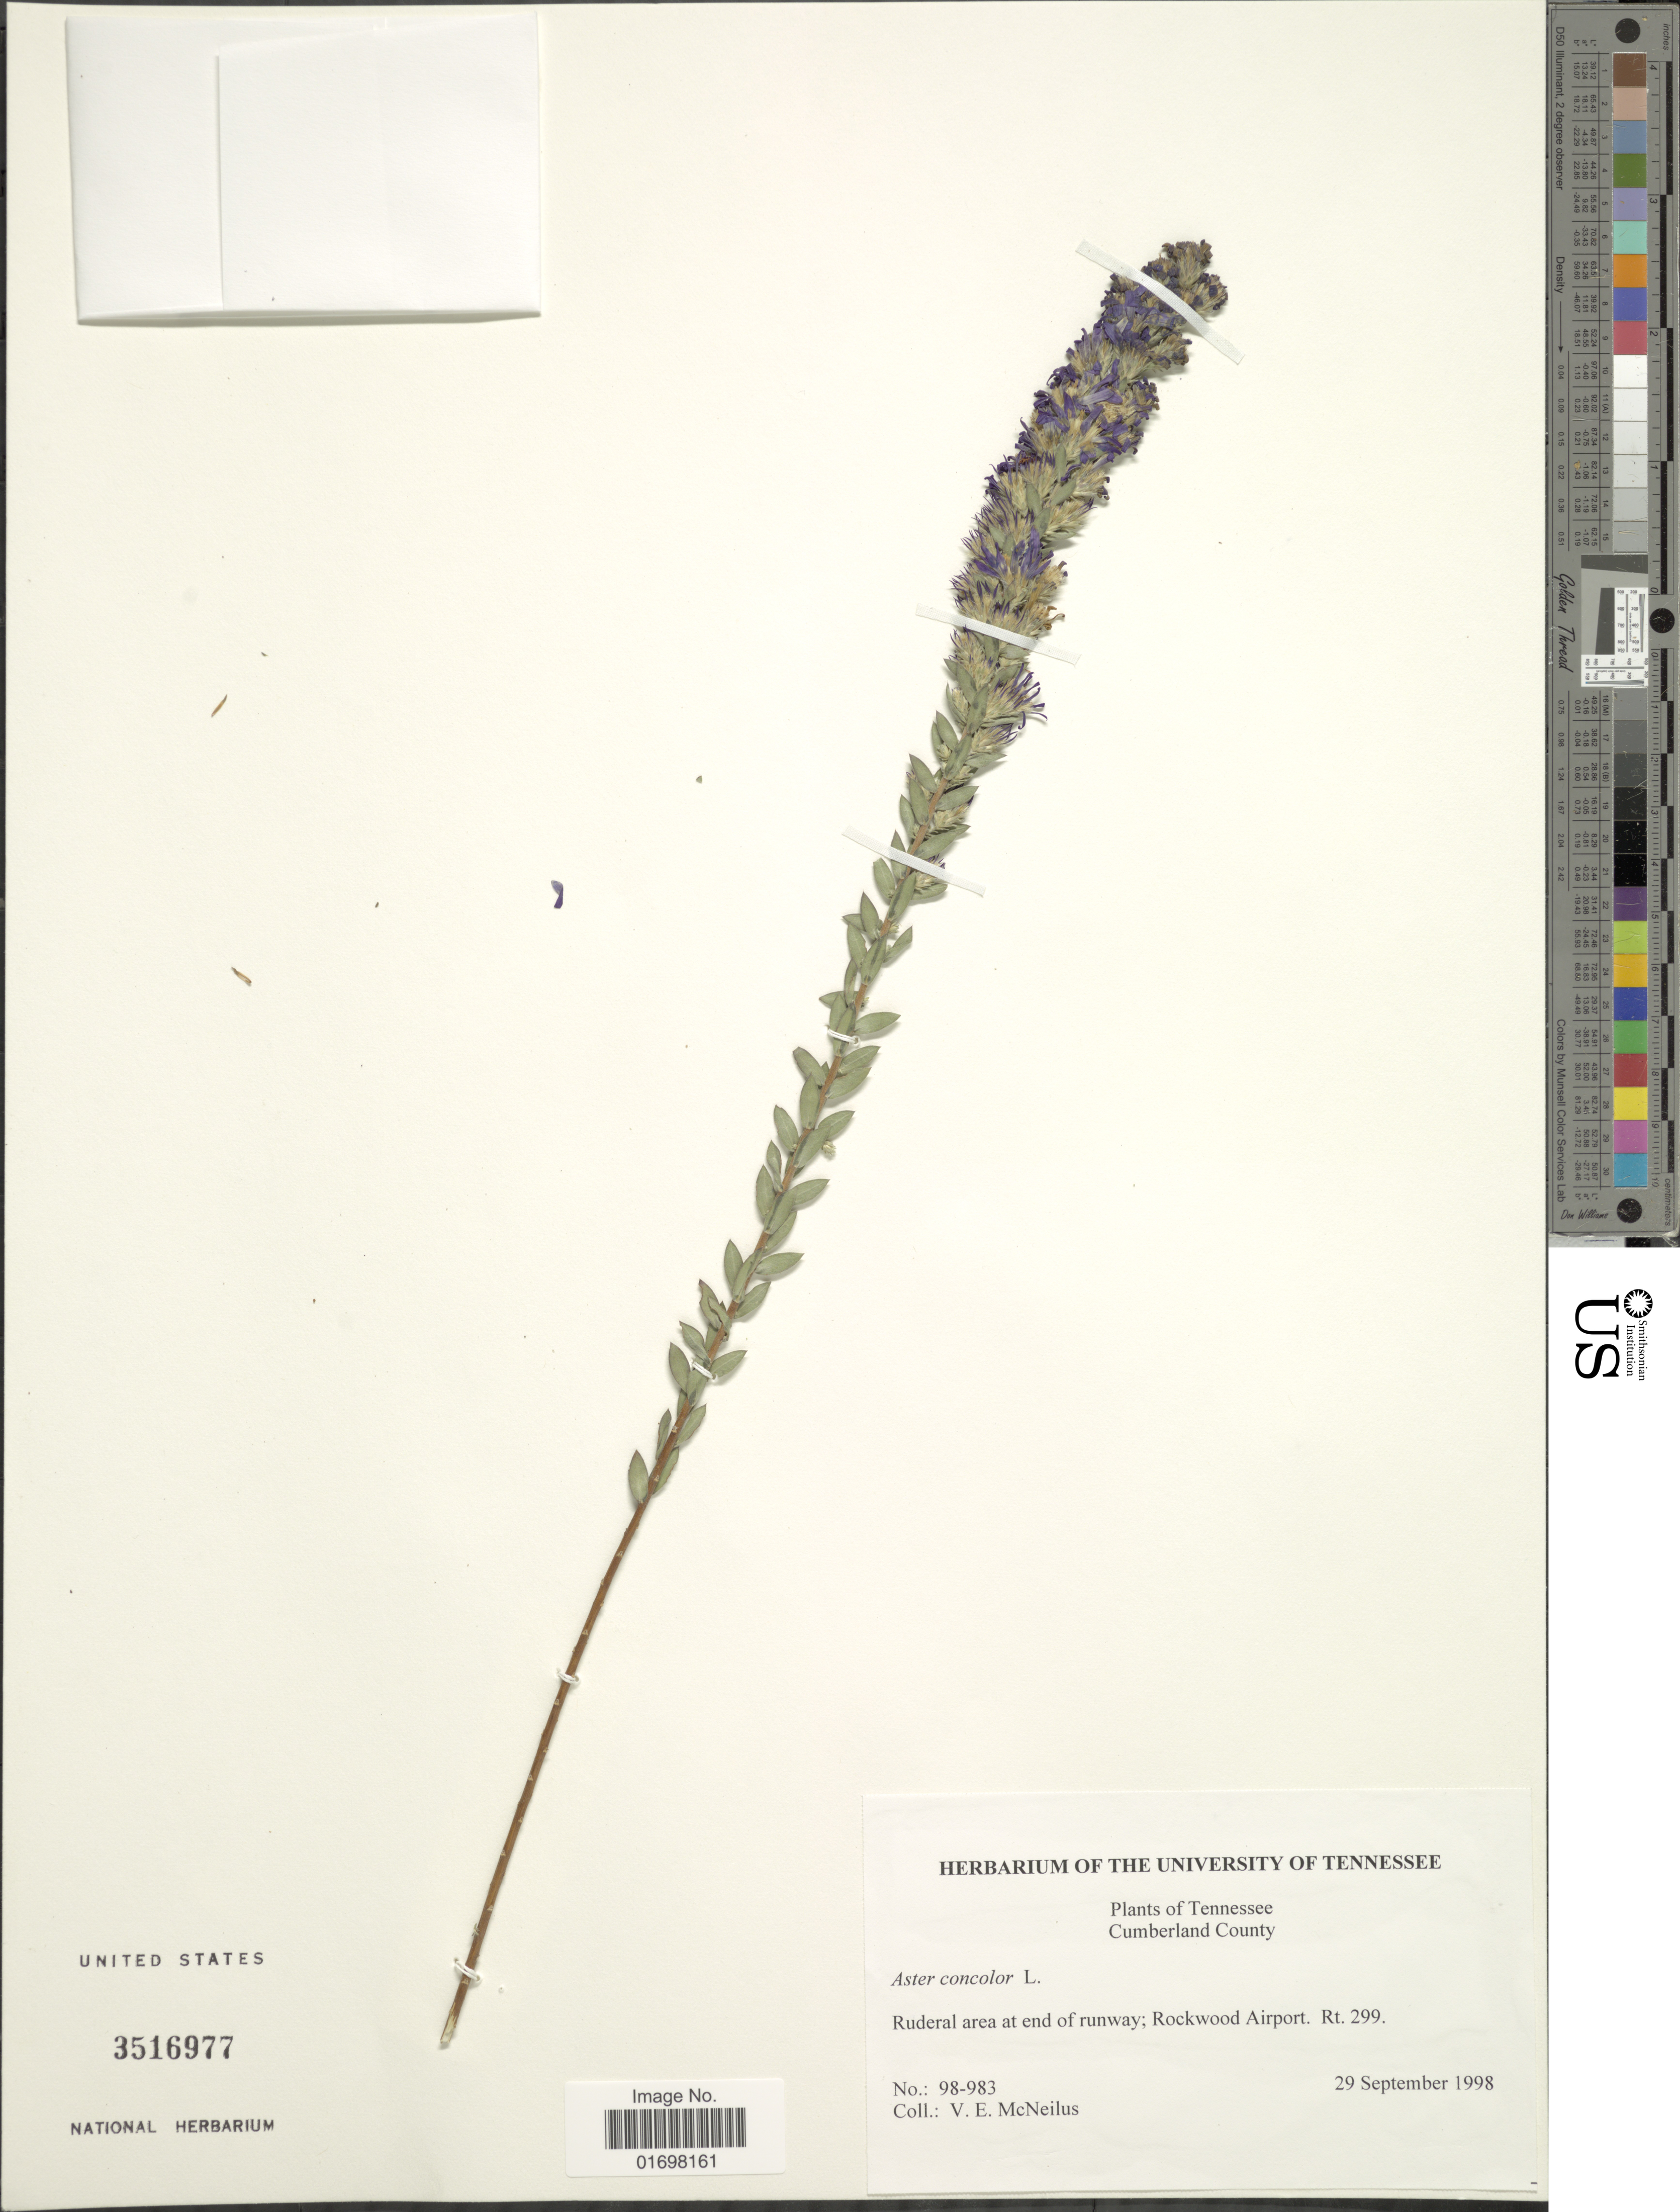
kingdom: Plantae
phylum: Tracheophyta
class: Magnoliopsida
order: Asterales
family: Asteraceae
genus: Symphyotrichum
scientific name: Symphyotrichum concolor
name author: (L.) G.L. Nesom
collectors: V. Mcneilus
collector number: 98-983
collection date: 1998-09-29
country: United States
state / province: Tennessee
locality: Tennessee, Cumberland County. Ruderal area at end of runway. Rockwood Airport, Rt. 299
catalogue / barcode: US 3516977